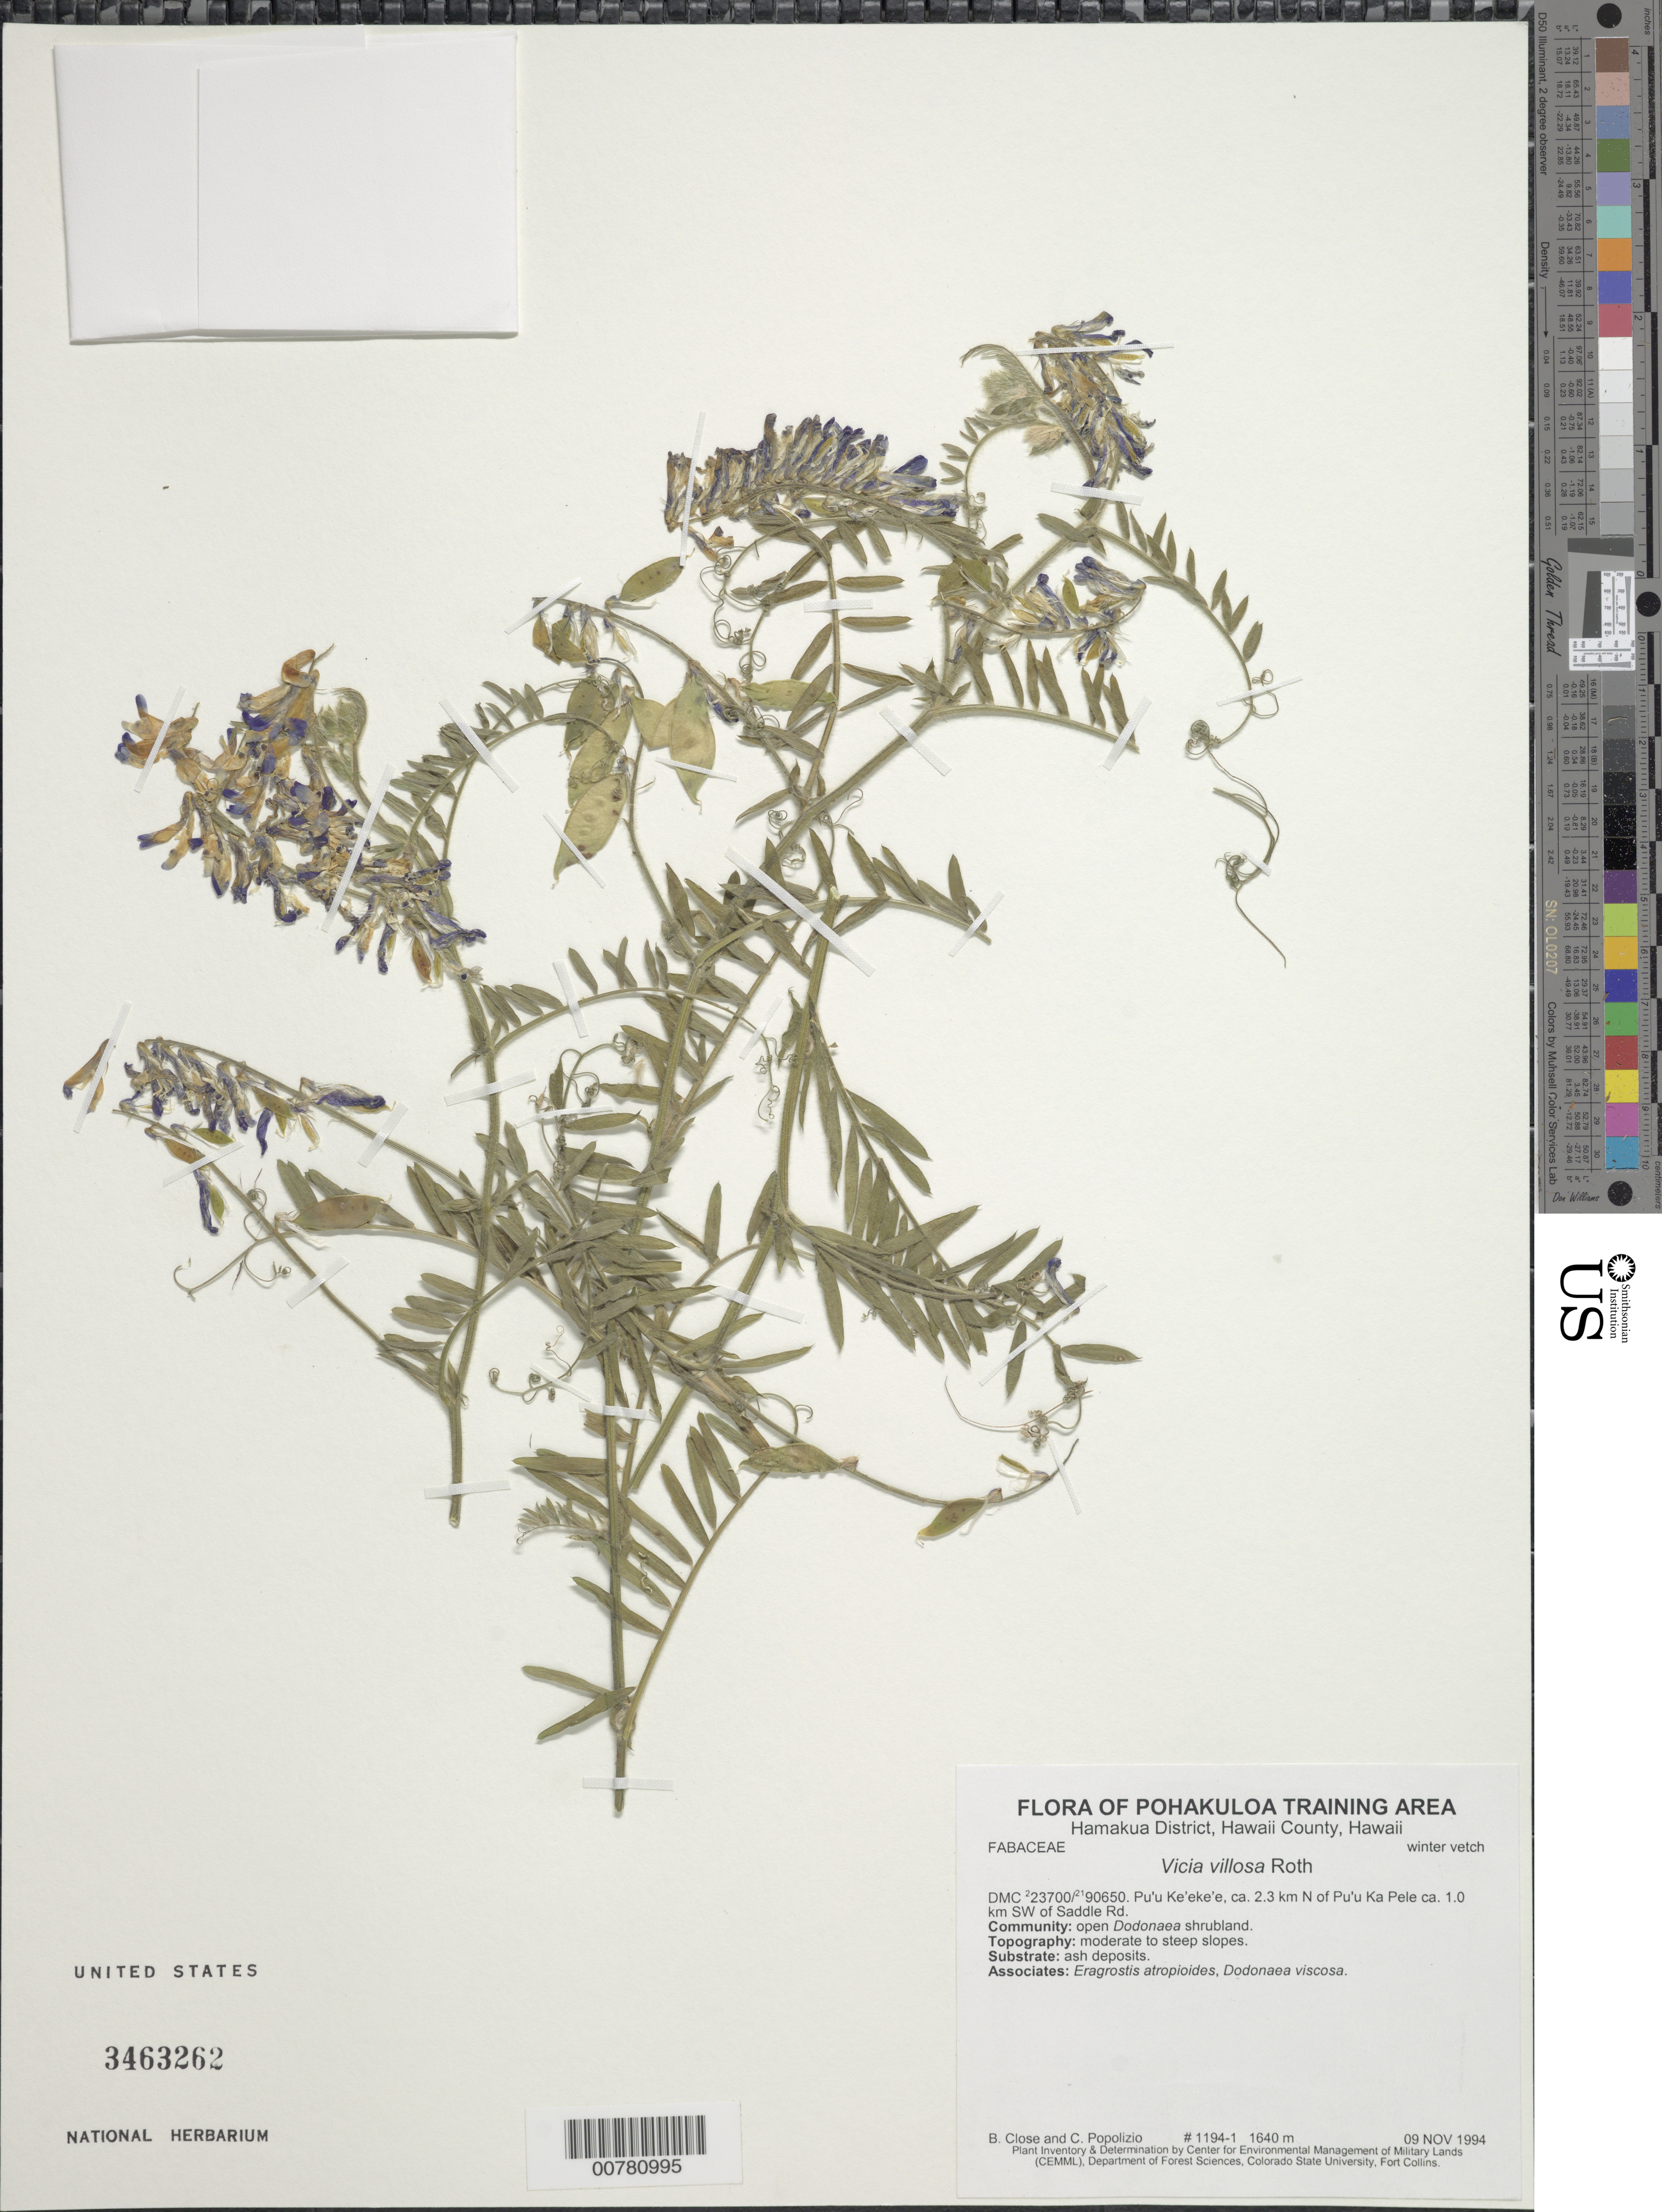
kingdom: Plantae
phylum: Tracheophyta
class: Magnoliopsida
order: Fabales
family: Fabaceae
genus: Vicia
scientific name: Vicia villosa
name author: Roth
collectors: B. Close & C. Popolizio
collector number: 1194-1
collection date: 1994-11-09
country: United States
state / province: Hawaii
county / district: Hawaii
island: Hawaii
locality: Pohakuloa Training Area, Hamakua District, Hawaii County DMC 2 23700/ 21 90650. Pu'u Kek'eke, ca. 2.3 km N of Pu'u Ka Pele ca. 1.0 km SW of Saddle Rd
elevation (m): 1640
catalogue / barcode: US 3463262